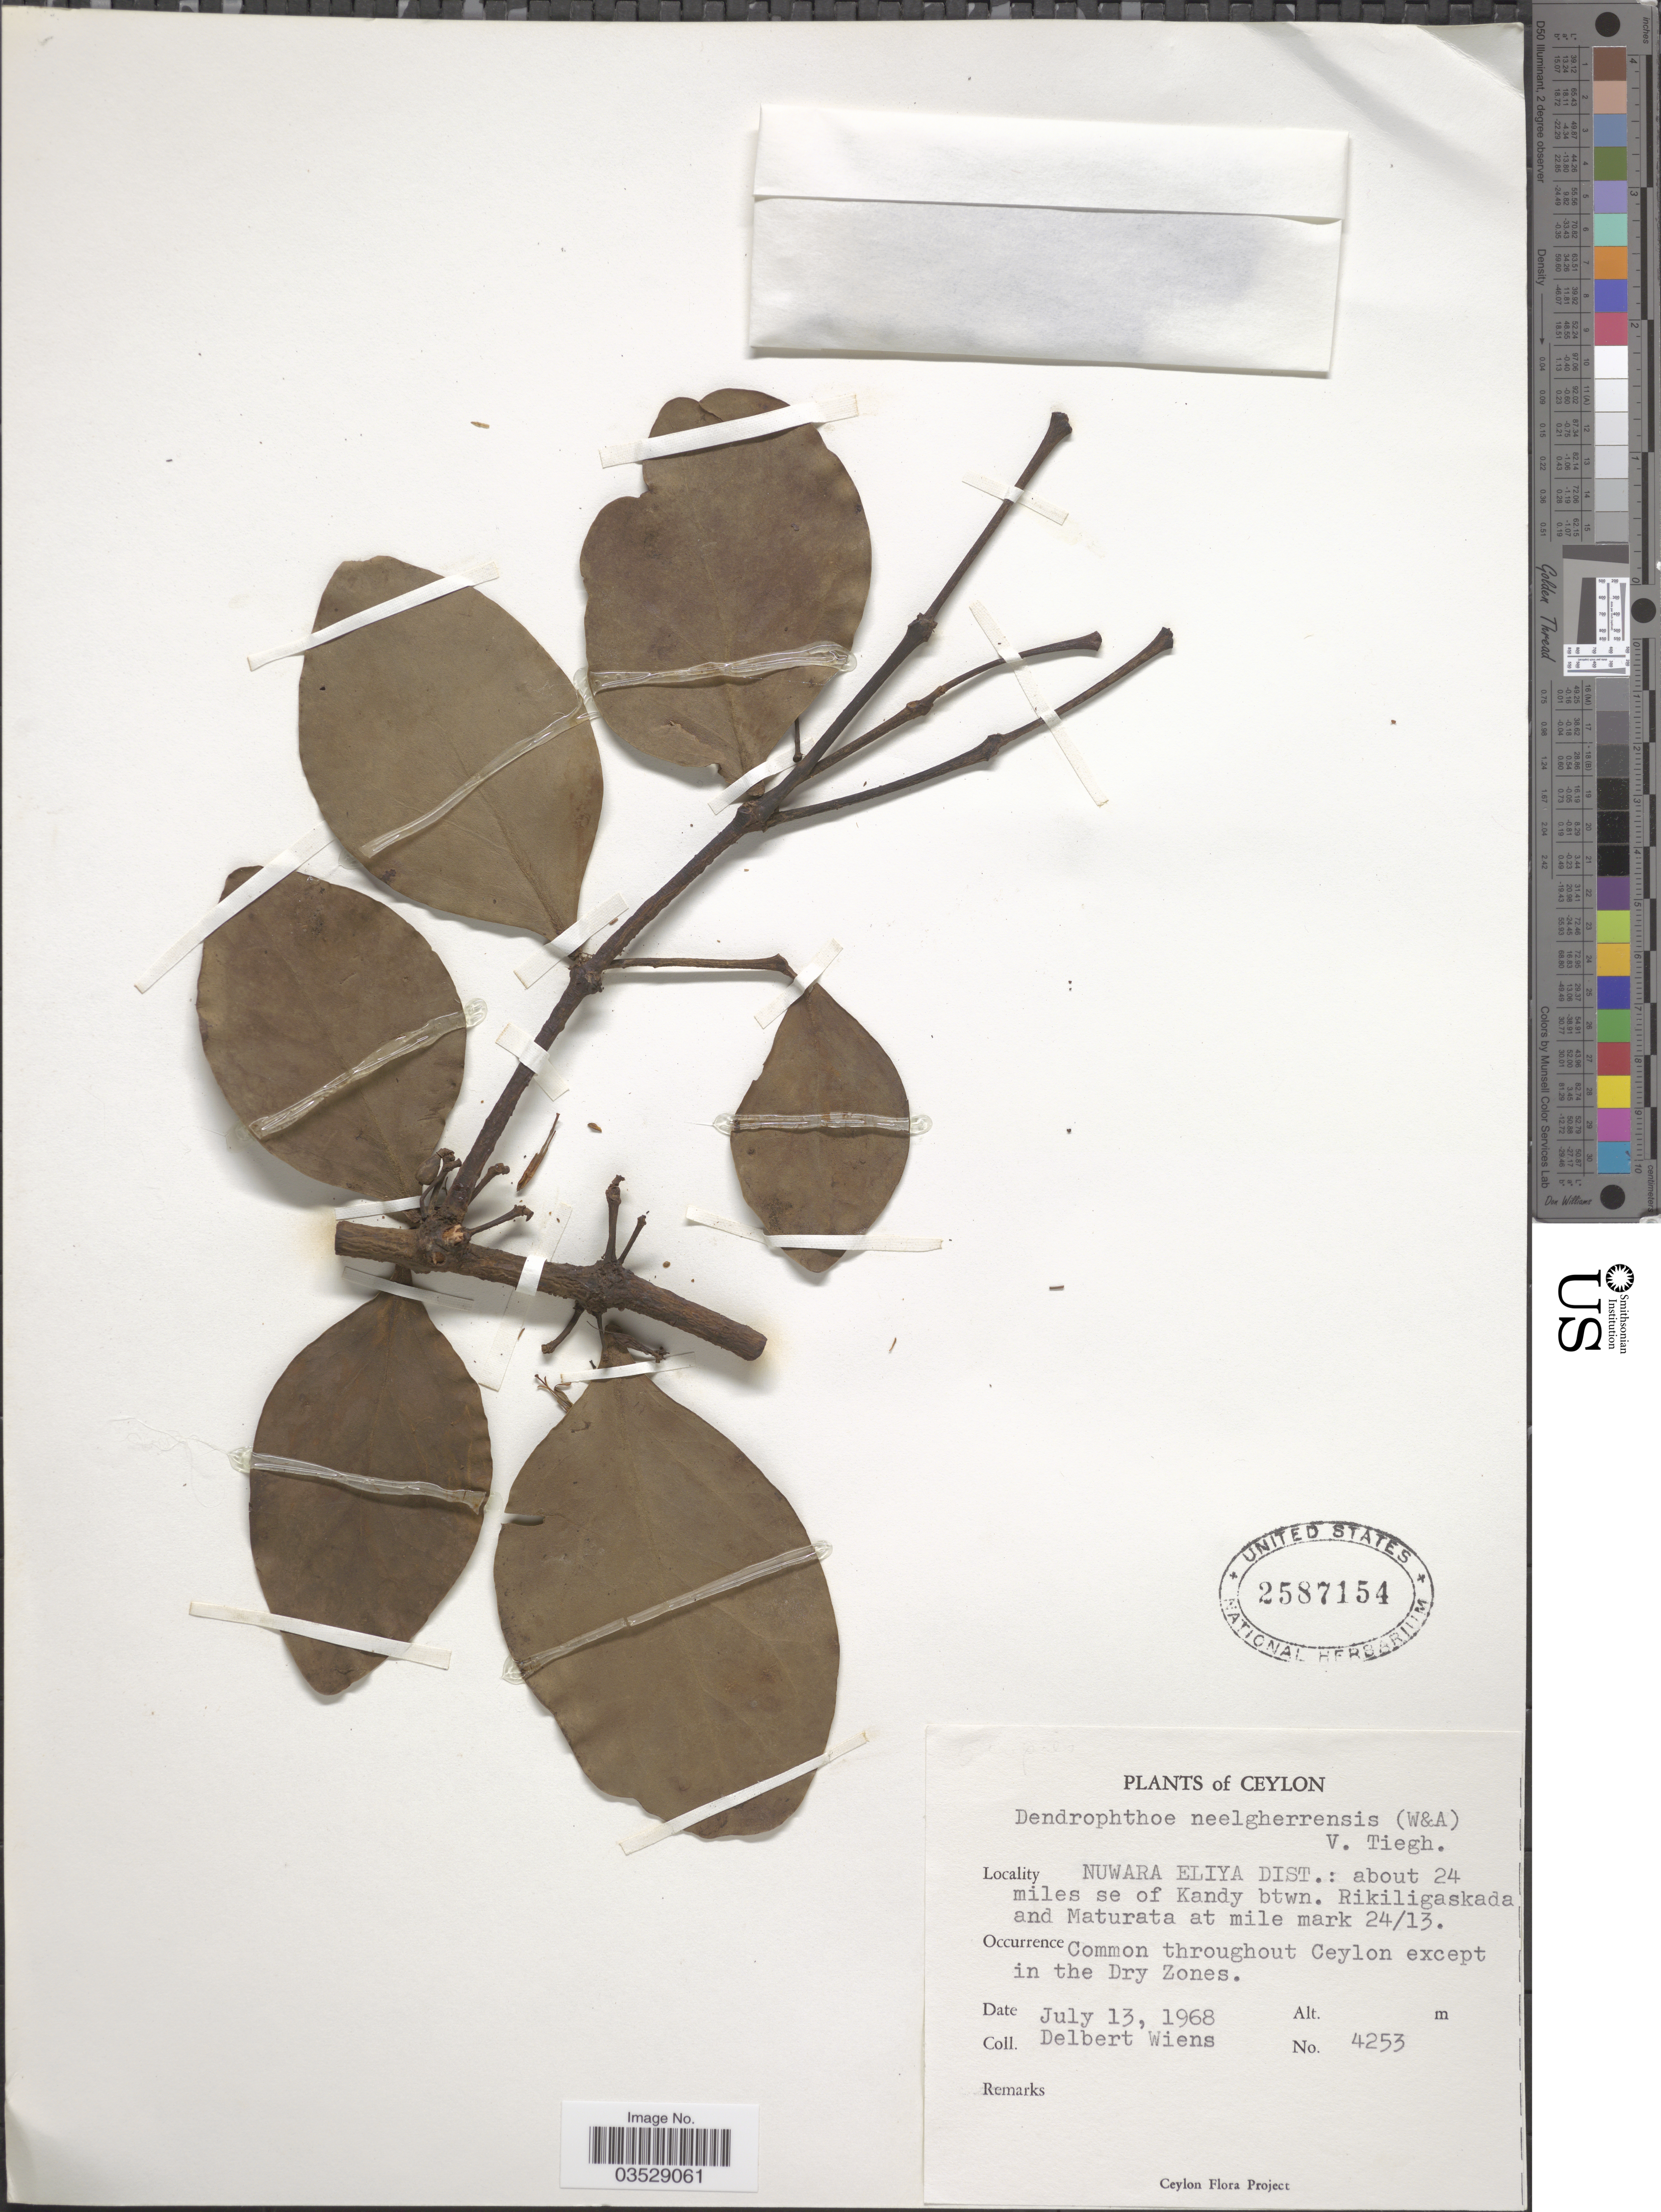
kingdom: Plantae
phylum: Tracheophyta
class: Magnoliopsida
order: Santalales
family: Loranthaceae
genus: Dendrophthoe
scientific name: Dendrophthoe trigona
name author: (Wight & Arn.) Danser ex Santapau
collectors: D. Wiens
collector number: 4253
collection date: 1968-07-13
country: Sri Lanka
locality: Ceylon. Nuwara Eliya Dist.: about 24 miles se of Kandy btwn. Rikiligaskada and Maturata at mile mark 24/13. Throughout Ceylon.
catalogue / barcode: US 2587154